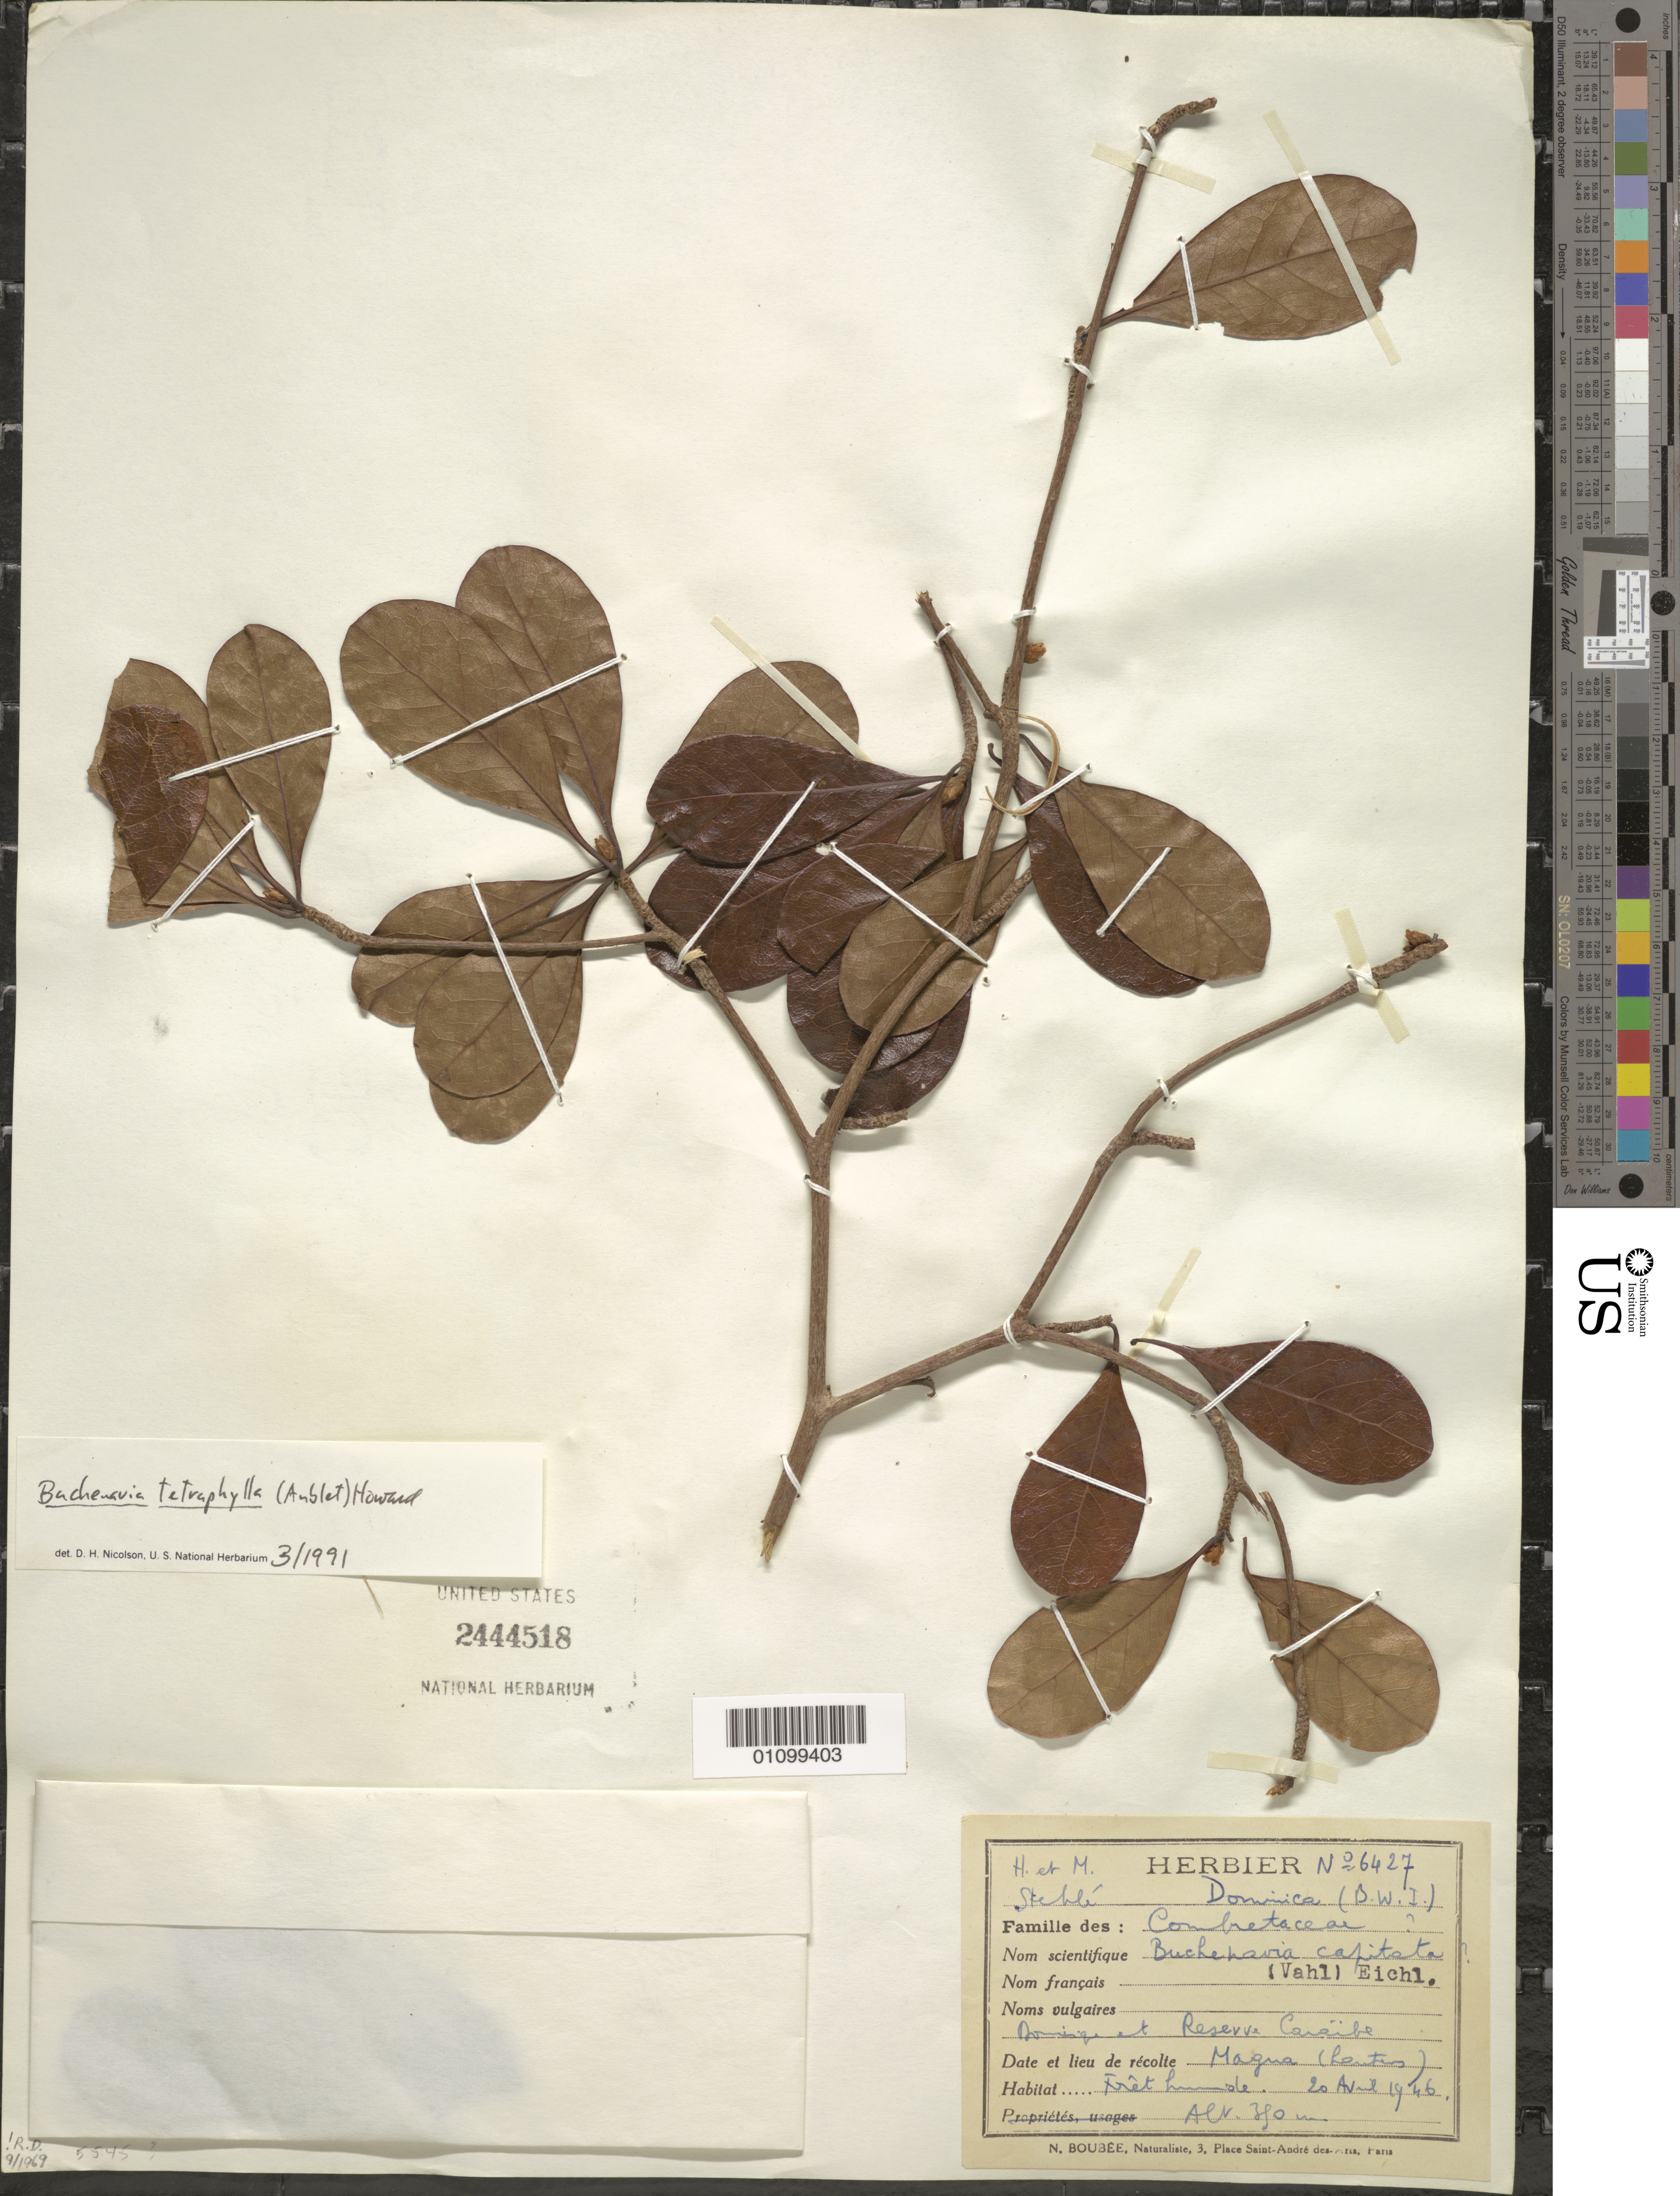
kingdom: Plantae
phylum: Tracheophyta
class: Magnoliopsida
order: Myrtales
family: Combretaceae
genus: Terminalia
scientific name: Terminalia tetraphylla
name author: (Aubl.) Gere & Boatwr.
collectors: H. Stehlé & M. Stehlé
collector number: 6427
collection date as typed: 20 Apr 1946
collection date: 1946-04-20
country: Dominica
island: Dominica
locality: Dominique et Reserve Caraibe. Magna, Leutes. Foret humeole.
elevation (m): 380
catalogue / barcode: US 2444518